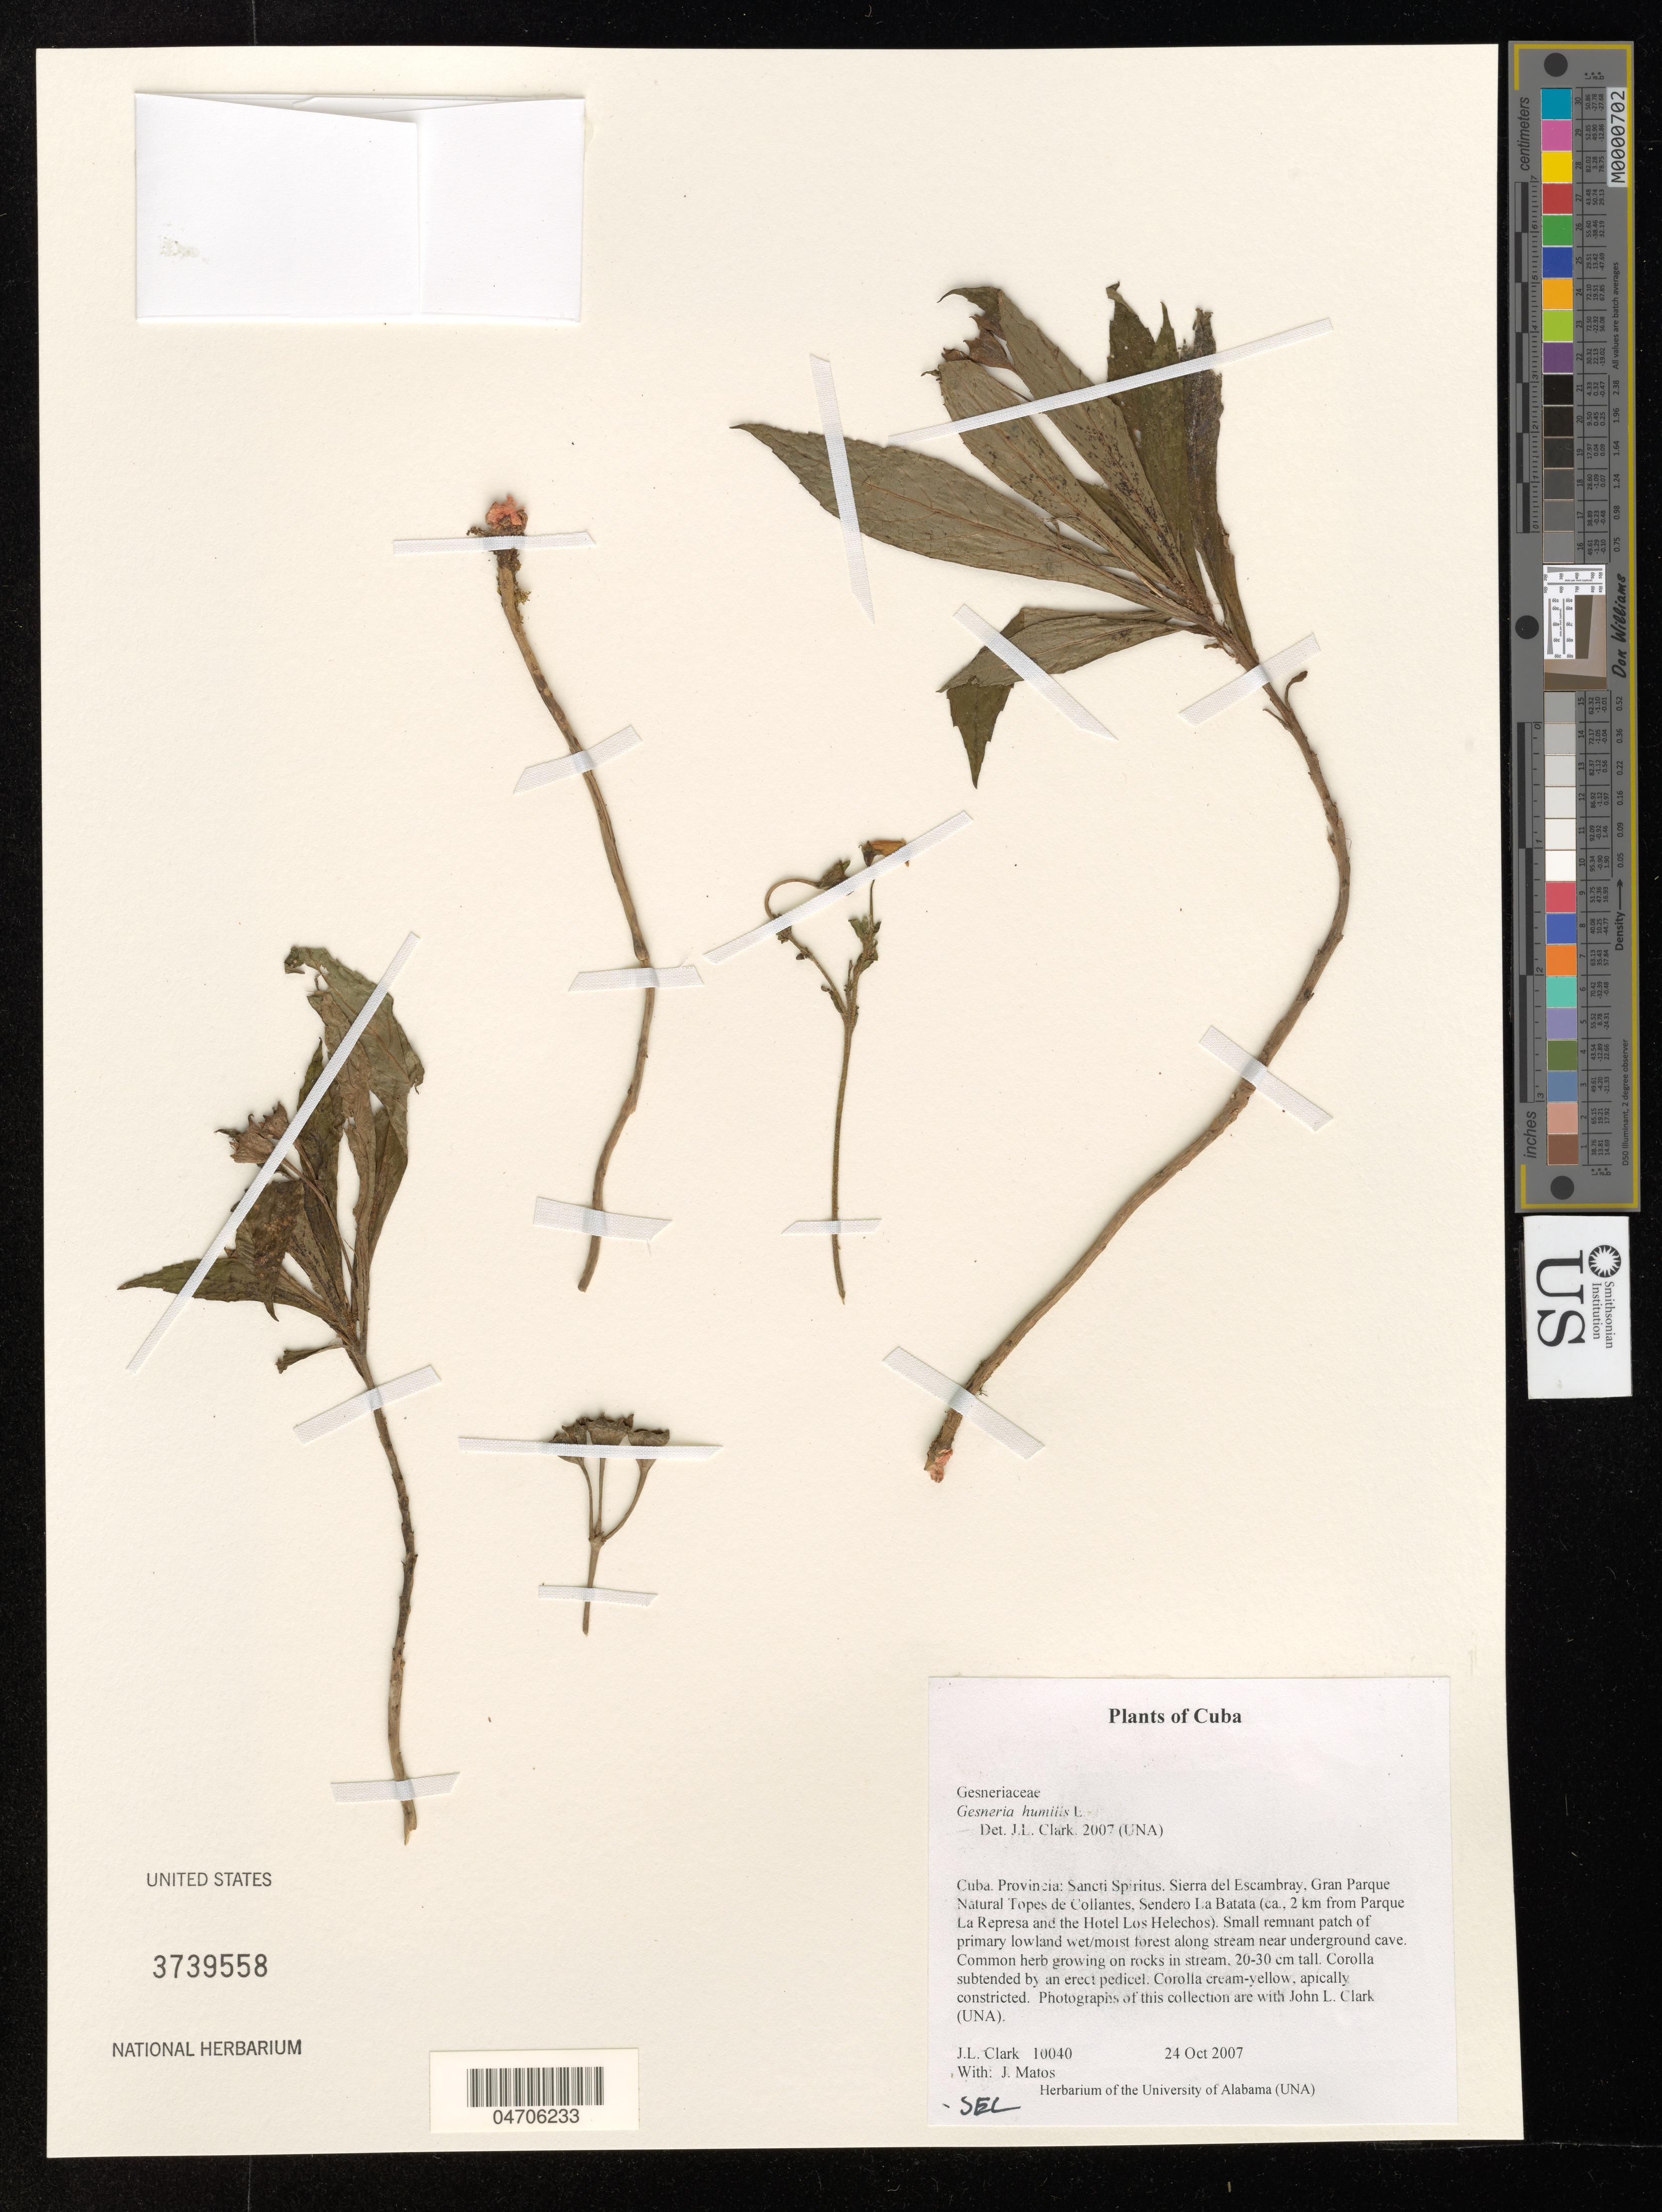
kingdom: Plantae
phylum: Tracheophyta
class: Magnoliopsida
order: Lamiales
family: Gesneriaceae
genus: Gesneria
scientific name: Gesneria humilis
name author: L.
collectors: J. L. Clark & J. Matos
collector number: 10040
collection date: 2007-10-24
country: Cuba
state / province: Sancti Spíritus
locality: Sierra del Escambray, Gran Parque Natural Topes de Collantes, Sendero La Batata (ca., 2 km from Parque La Represa and the Hotel Los Helechos).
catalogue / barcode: US 3739558